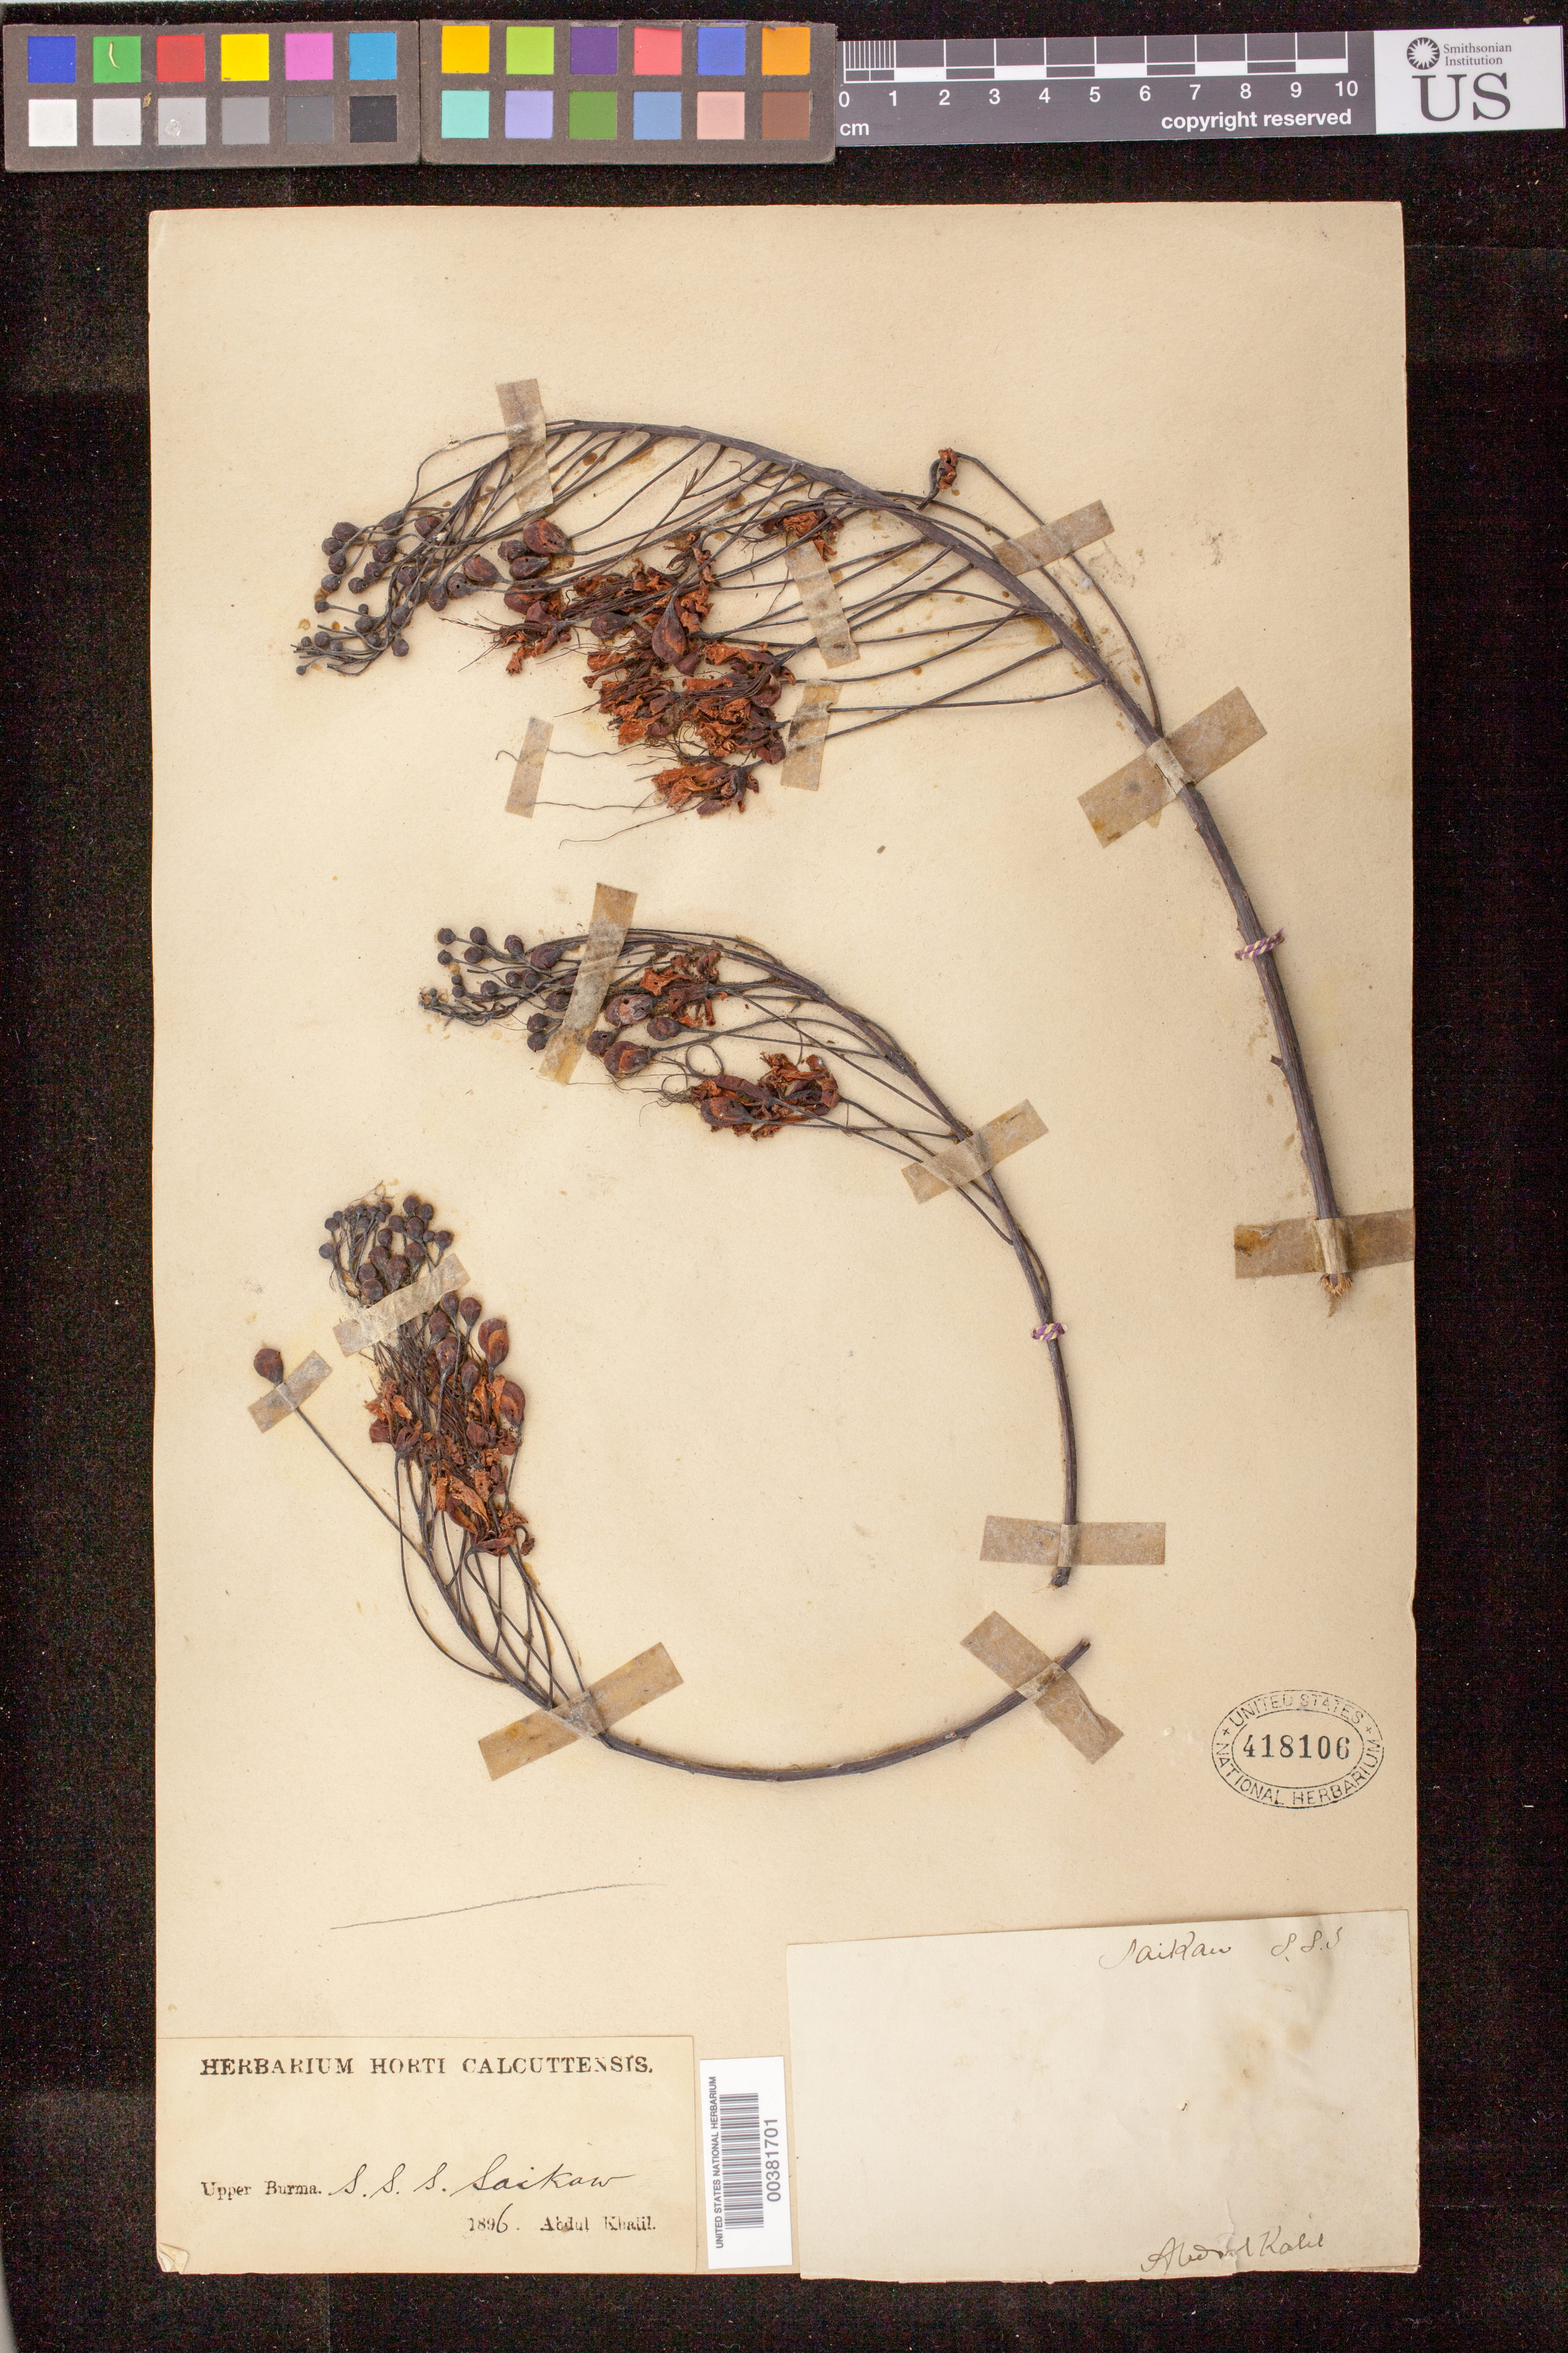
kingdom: Plantae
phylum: Tracheophyta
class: Magnoliopsida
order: Fabales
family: Fabaceae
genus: Biancaea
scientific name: Biancaea decapetala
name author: (Roth) O. Deg.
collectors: A. Khalil et al.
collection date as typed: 1896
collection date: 1896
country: Myanmar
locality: S.S.S. Saikaw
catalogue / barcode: US 418106